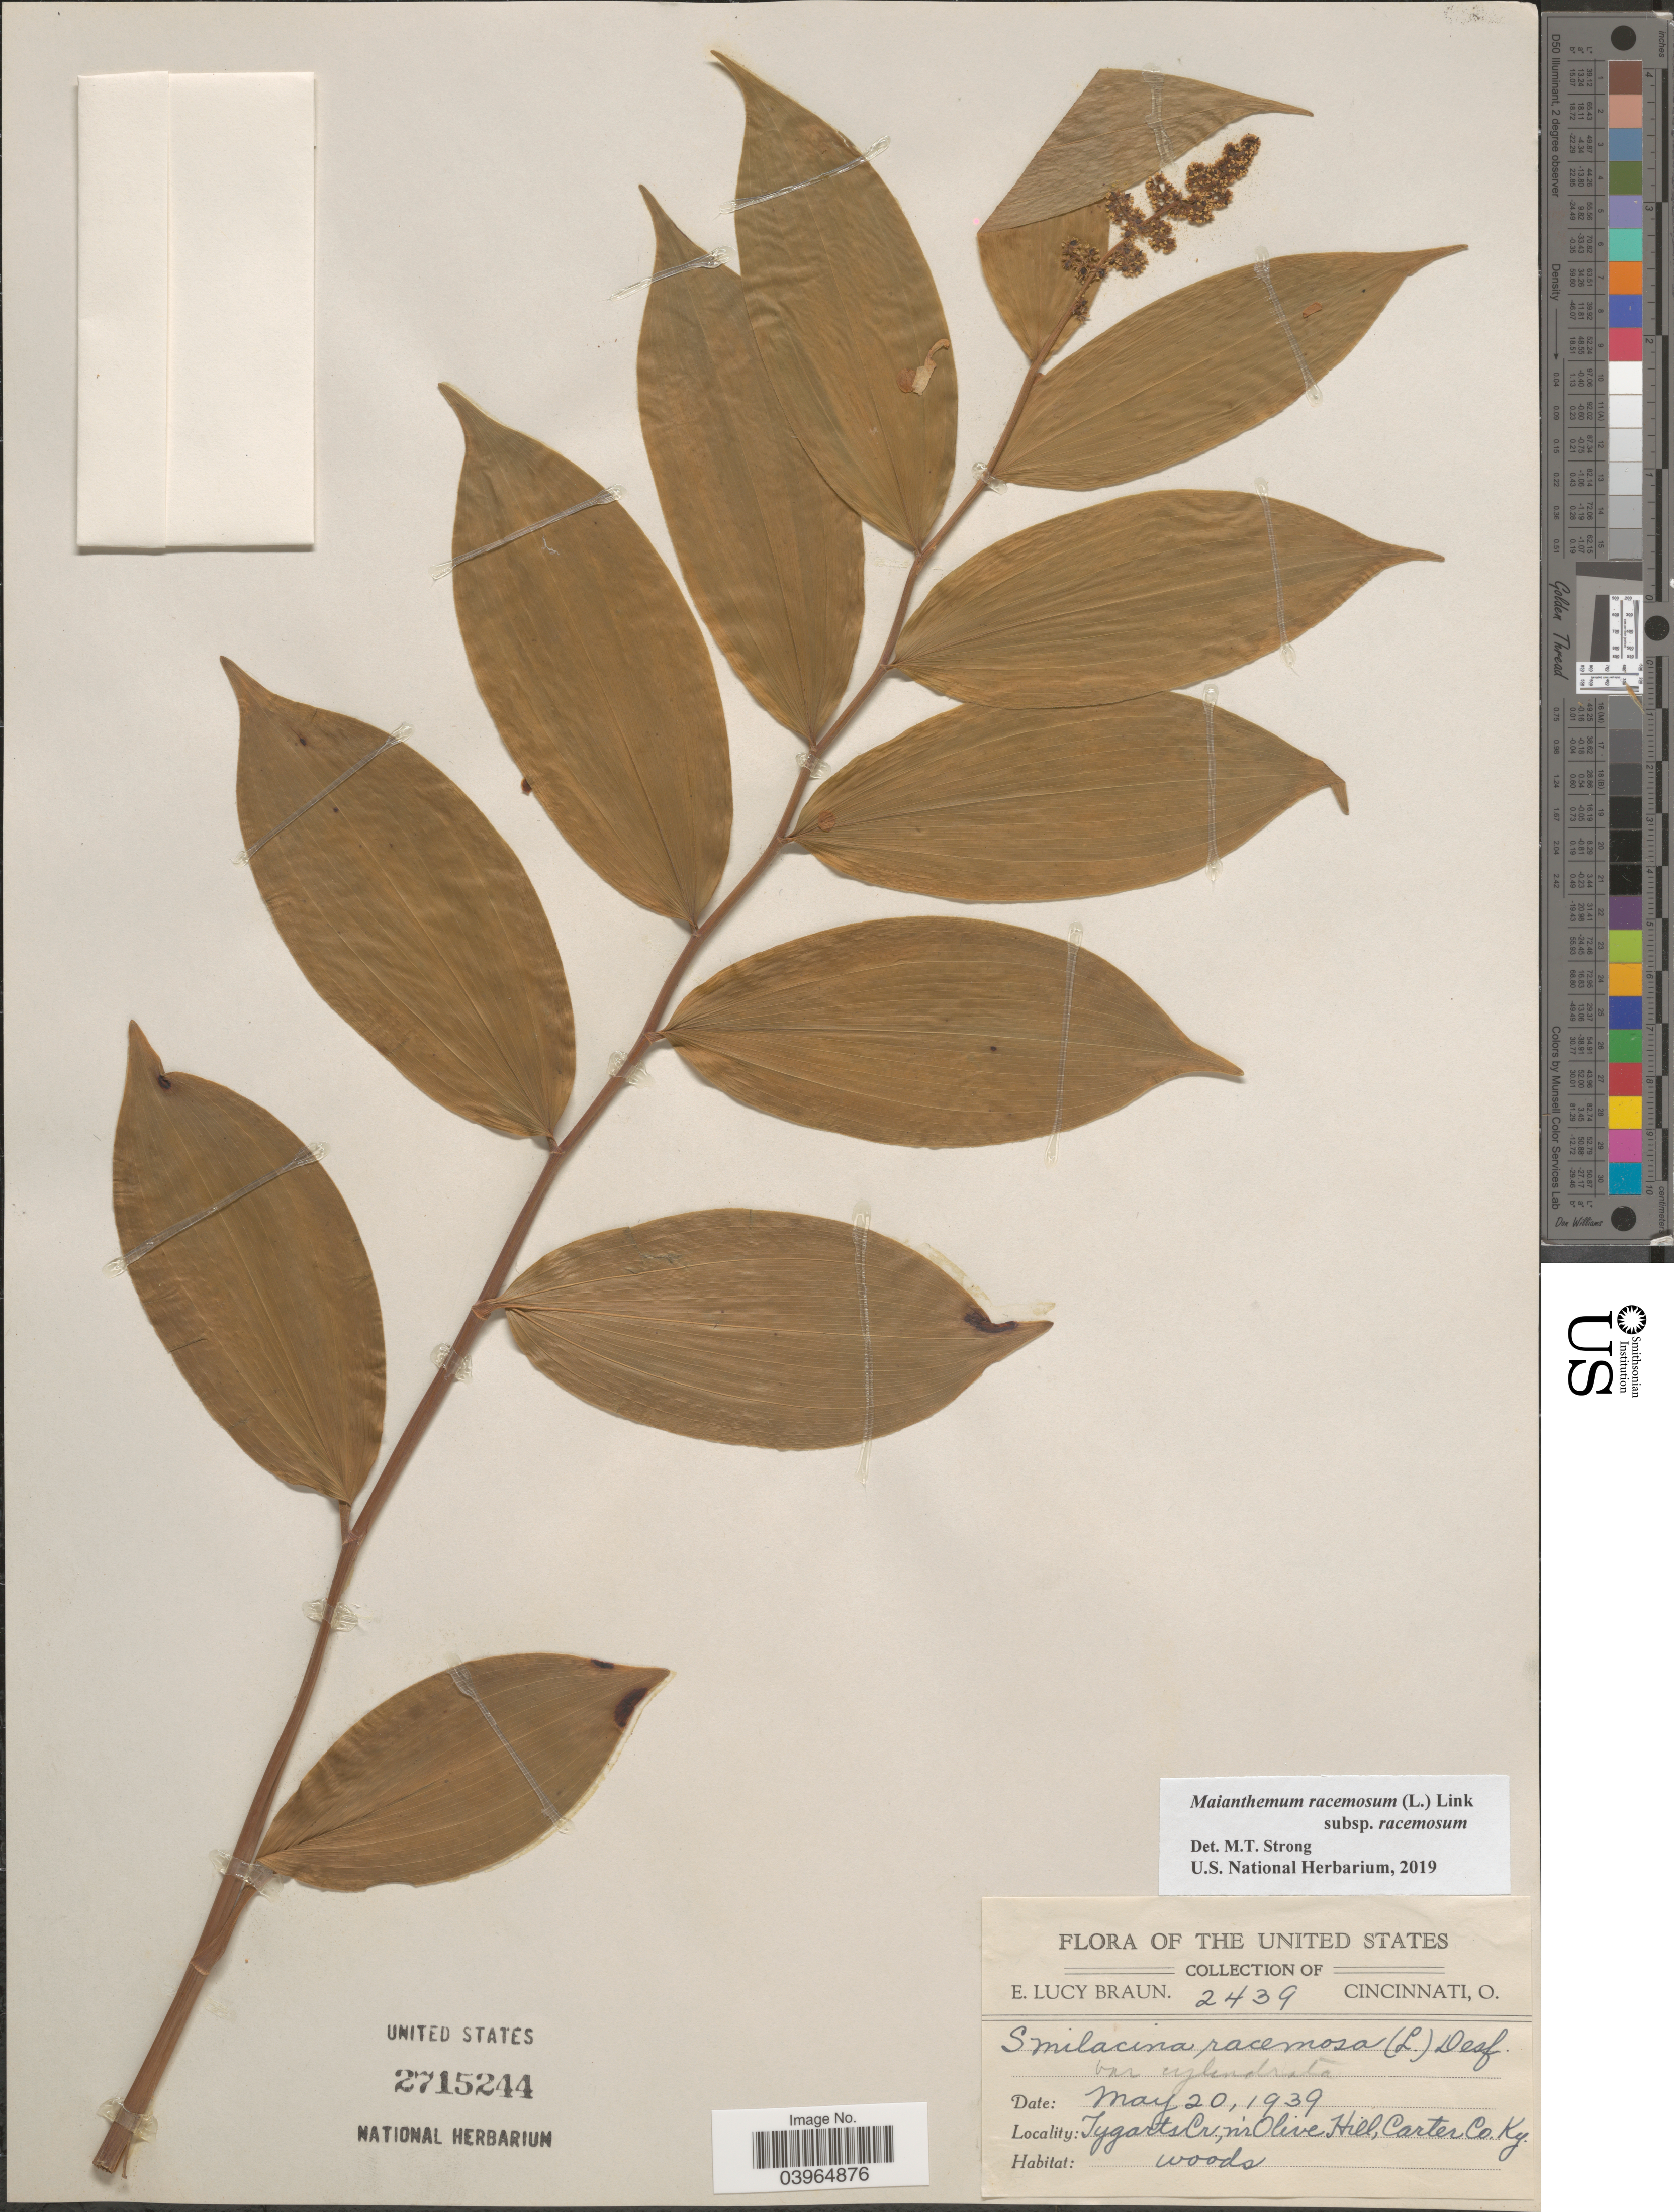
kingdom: Plantae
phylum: Tracheophyta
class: Liliopsida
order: Asparagales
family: Asparagaceae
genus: Maianthemum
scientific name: Maianthemum racemosum subsp. racemosum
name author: (L.) Link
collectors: E. L. Braun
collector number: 2439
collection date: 1939-05-20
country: United States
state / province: Kentucky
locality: Tygarts Cr, nr Olive Hill, Carter Co.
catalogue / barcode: US 2715244